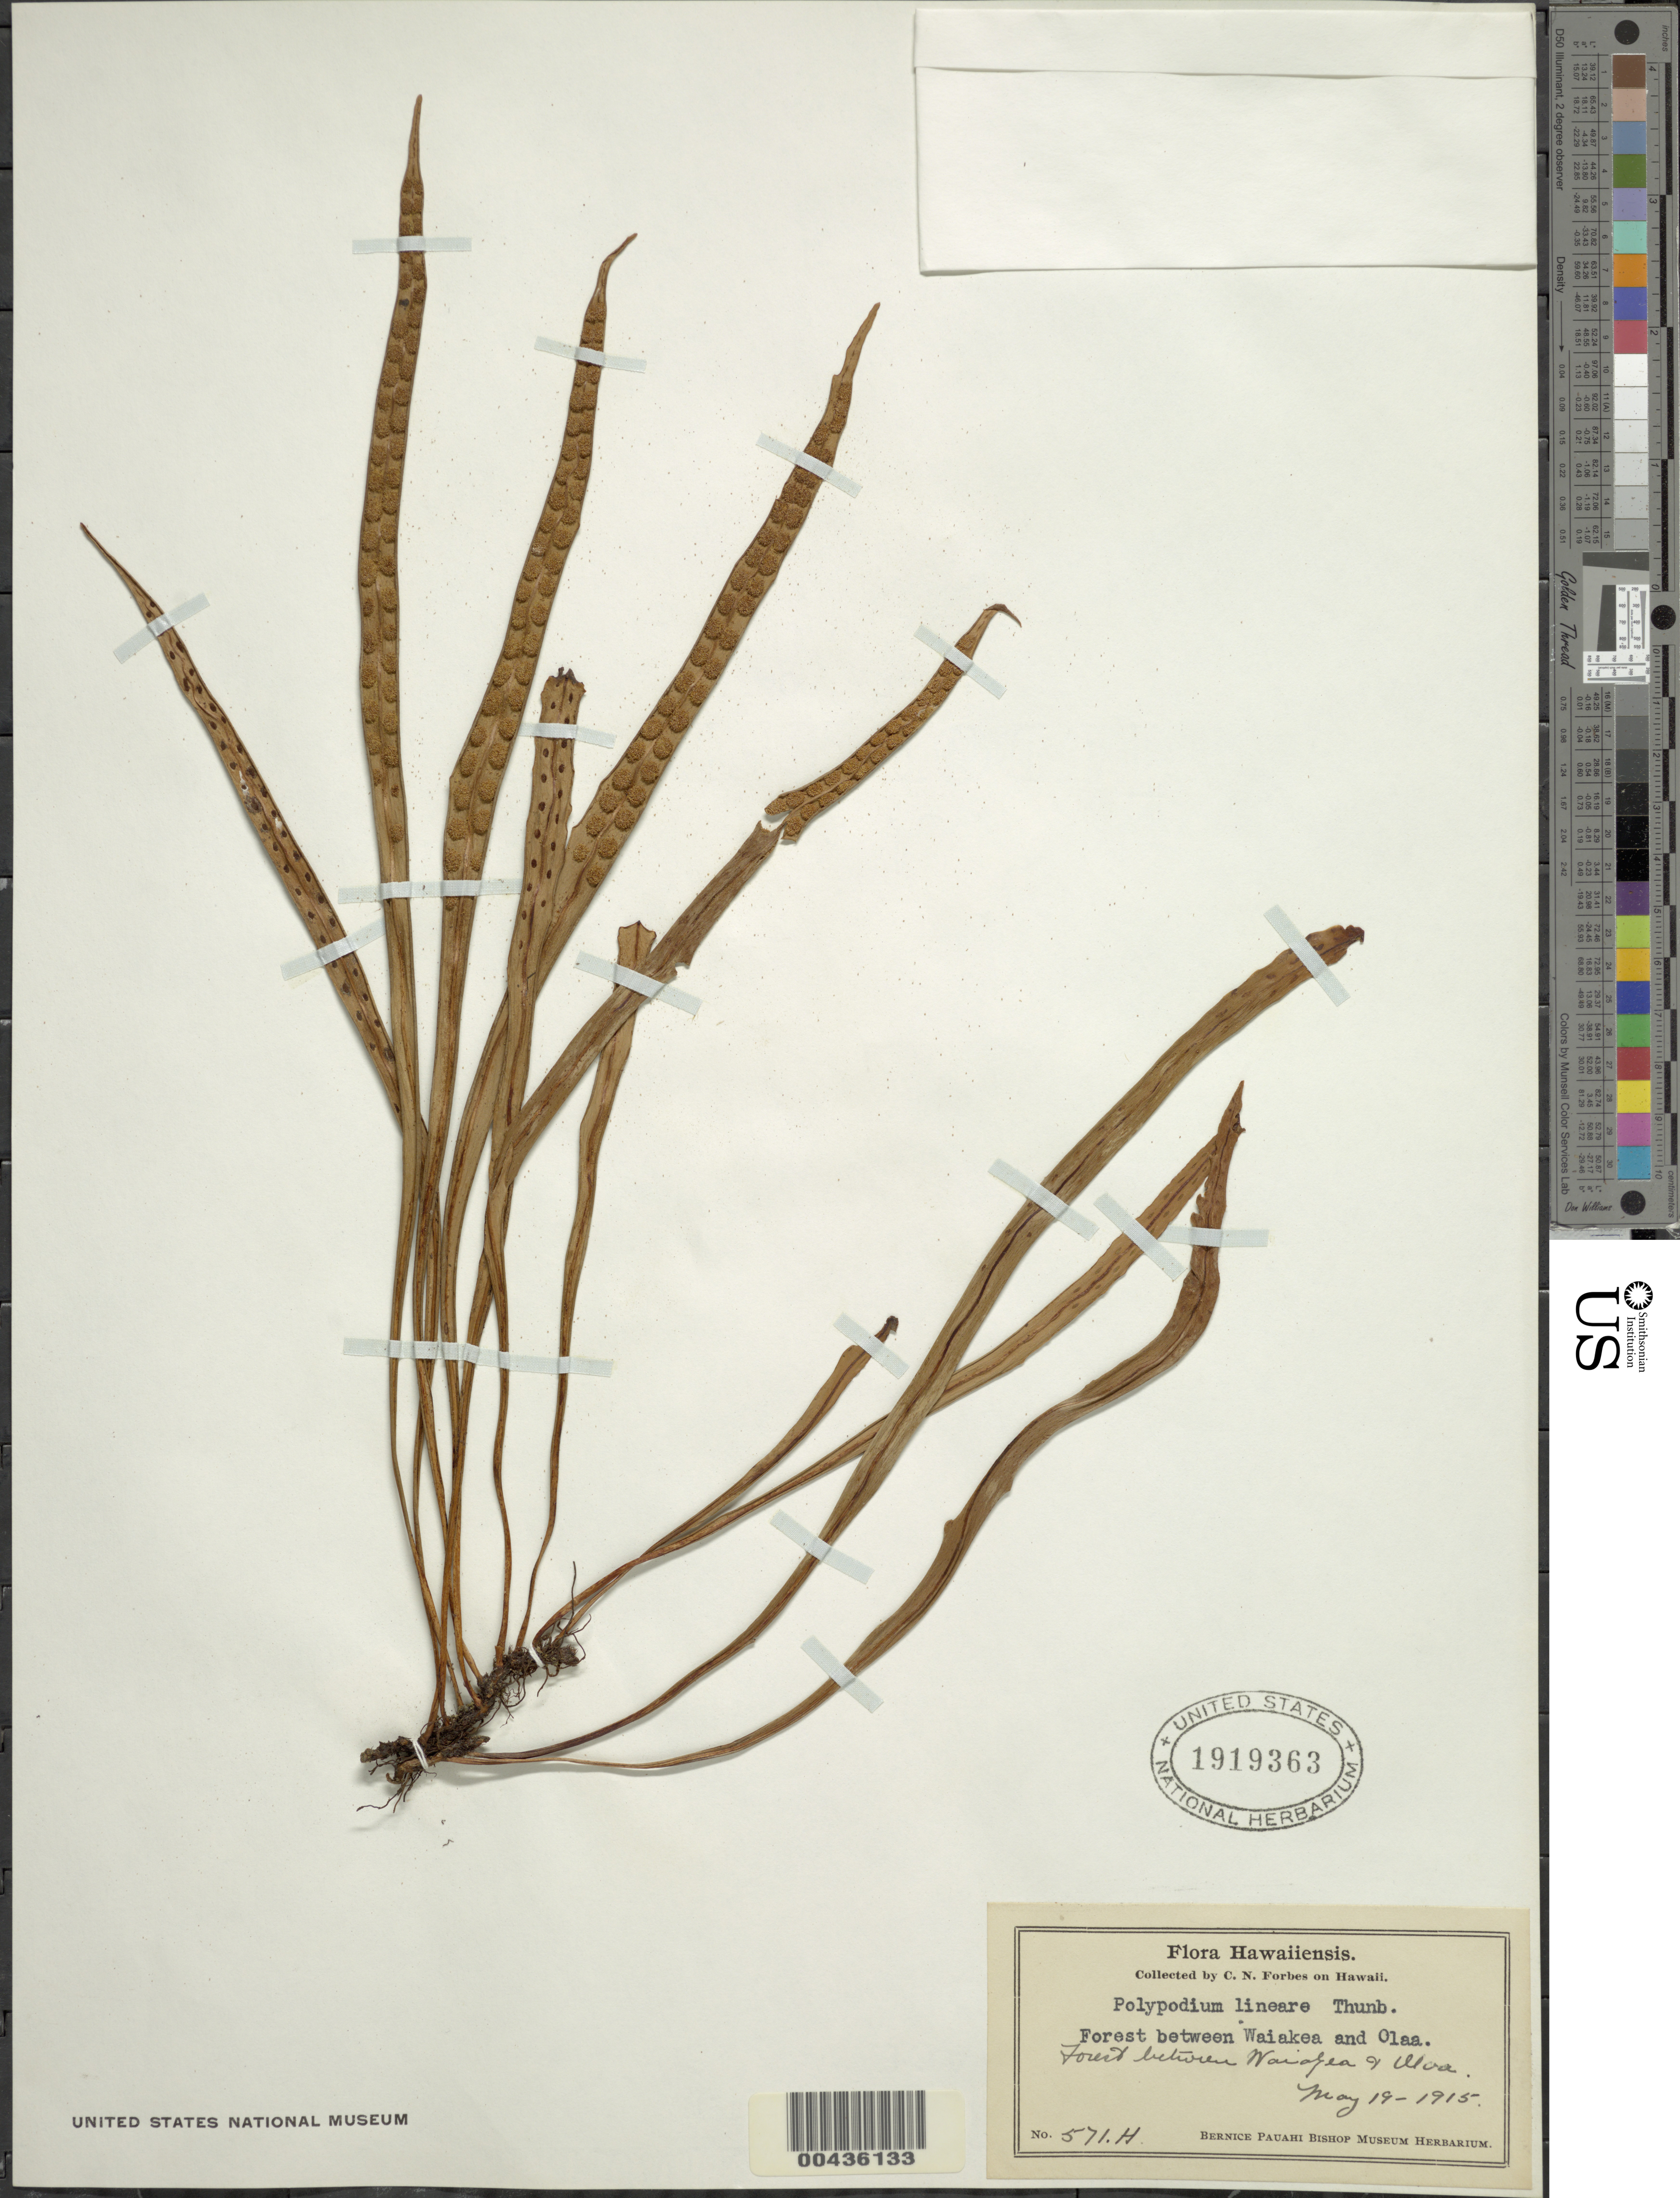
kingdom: Plantae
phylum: Tracheophyta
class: Polypodiopsida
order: Polypodiales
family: Polypodiaceae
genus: Lepisorus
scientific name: Lepisorus thunbergianus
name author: (Kaulf.) Ching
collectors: C. N. Forbes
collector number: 571.H.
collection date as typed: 19 May 1915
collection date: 1915-05-19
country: United States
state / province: Hawaii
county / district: Hawaii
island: Hawaii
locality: Forest between Waiakea and Olaa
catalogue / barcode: US 1919363